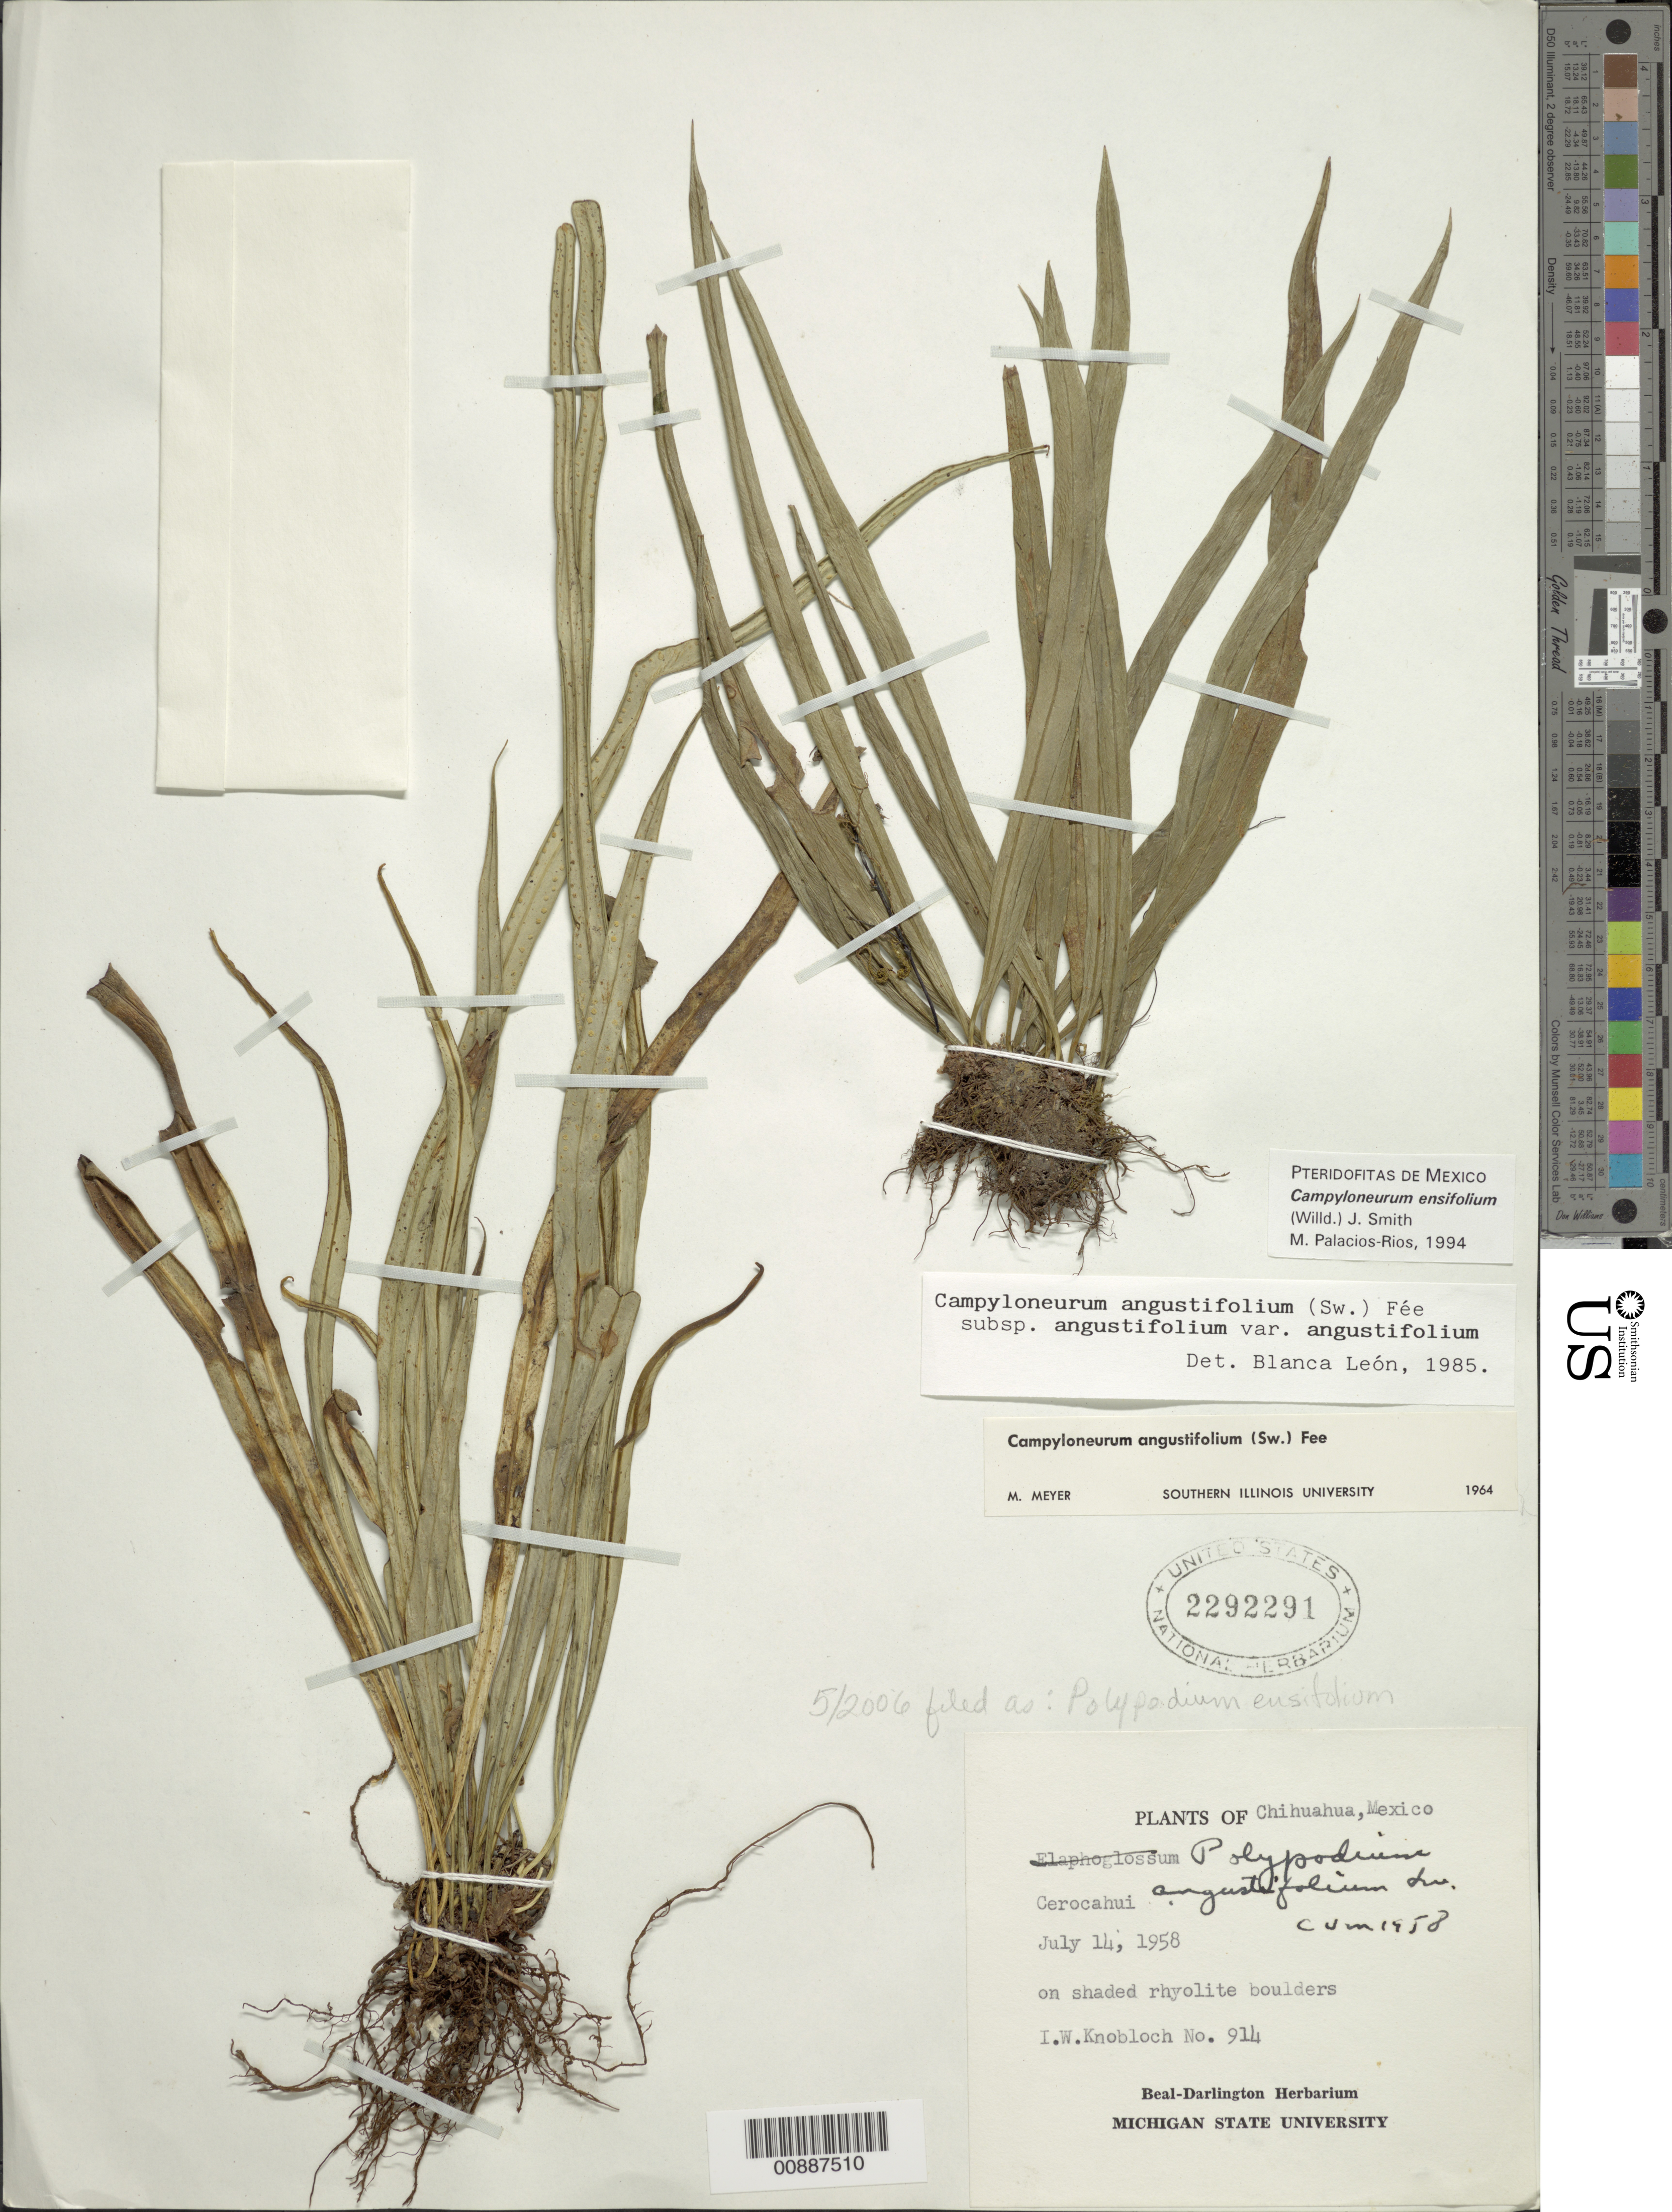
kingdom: Plantae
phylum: Tracheophyta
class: Polypodiopsida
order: Polypodiales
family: Polypodiaceae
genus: Campyloneurum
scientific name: Campyloneurum ensifolium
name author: (Willd.) J. Sm.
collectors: I. W. Knobloch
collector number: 914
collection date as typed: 14 Jul 1958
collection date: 1958-07-14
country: Mexico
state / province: Chihuahua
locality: Cerocahui, Chihuahua.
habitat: On shaded rhyolite booulders.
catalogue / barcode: US 2292291